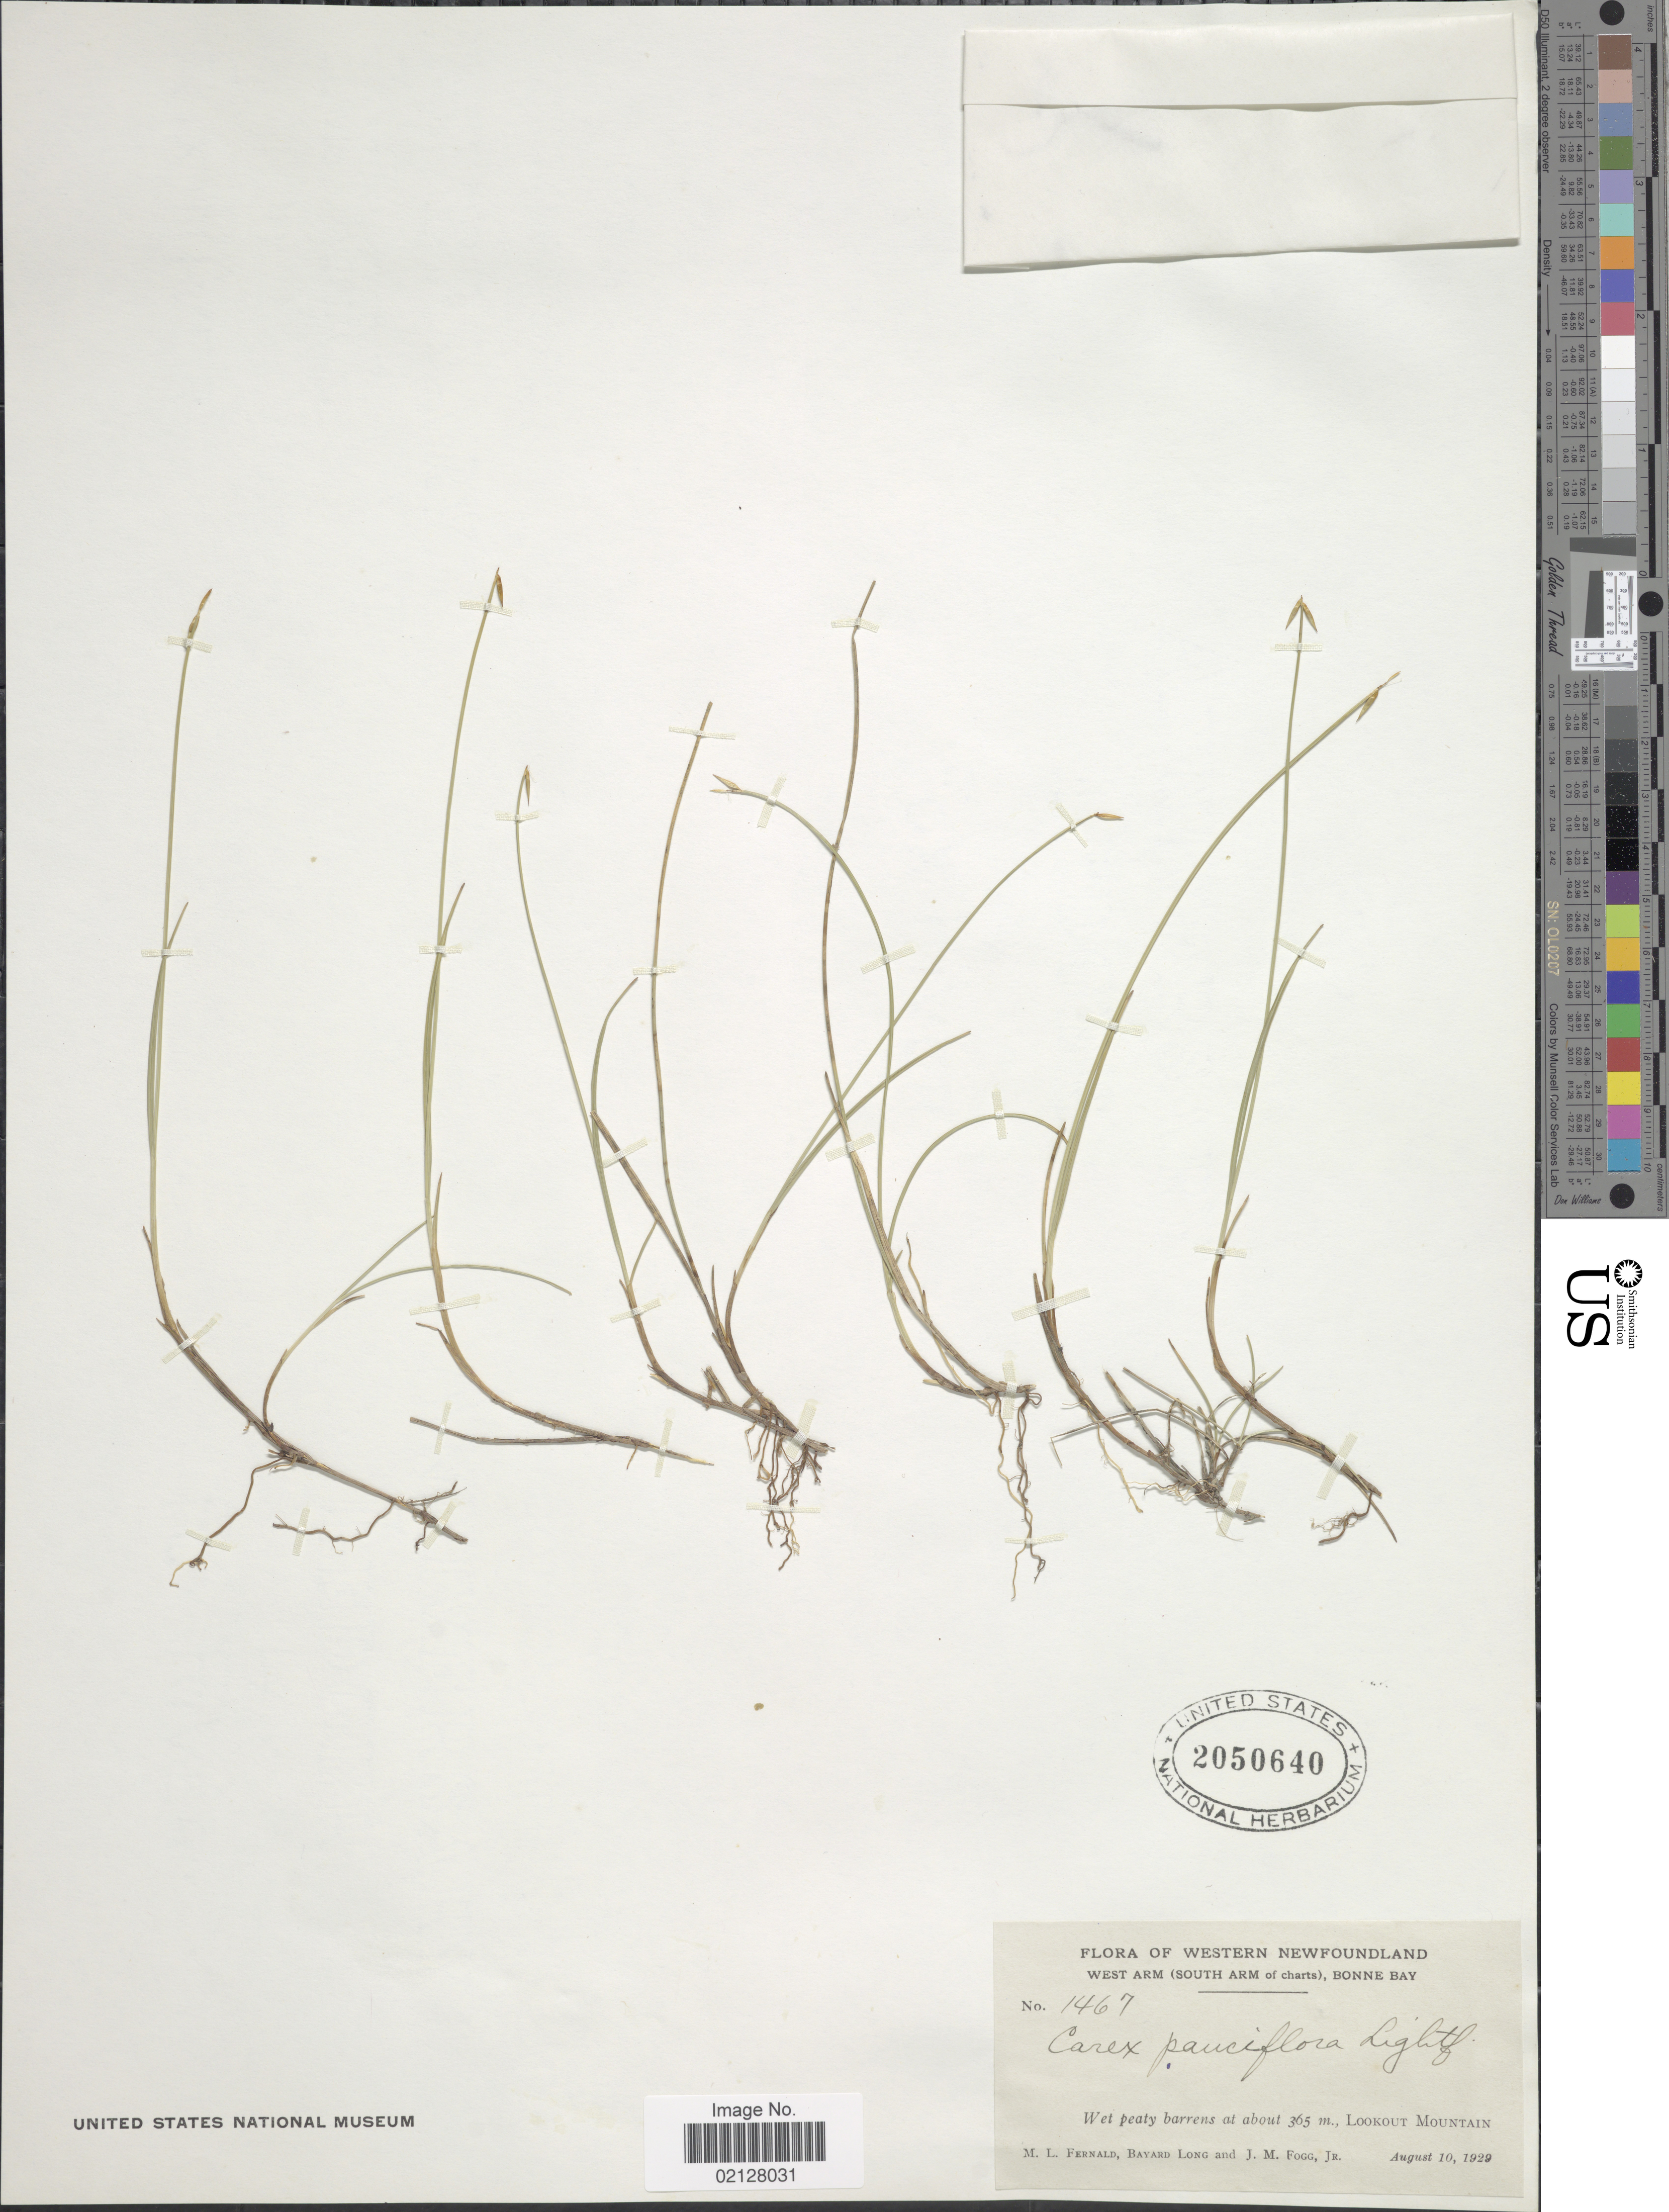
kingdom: Plantae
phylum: Tracheophyta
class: Liliopsida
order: Poales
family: Cyperaceae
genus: Carex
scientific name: Carex pauciflora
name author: Lightf.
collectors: M. L. Fernald, B. H. Long & J. Fogg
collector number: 1467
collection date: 1929-08-10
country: Canada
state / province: Newfoundland and Labrador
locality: Western Newfoundland. West arm (south arm of charts), Bonne Bay. Lookout Mountain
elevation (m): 365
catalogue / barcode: US 2050640